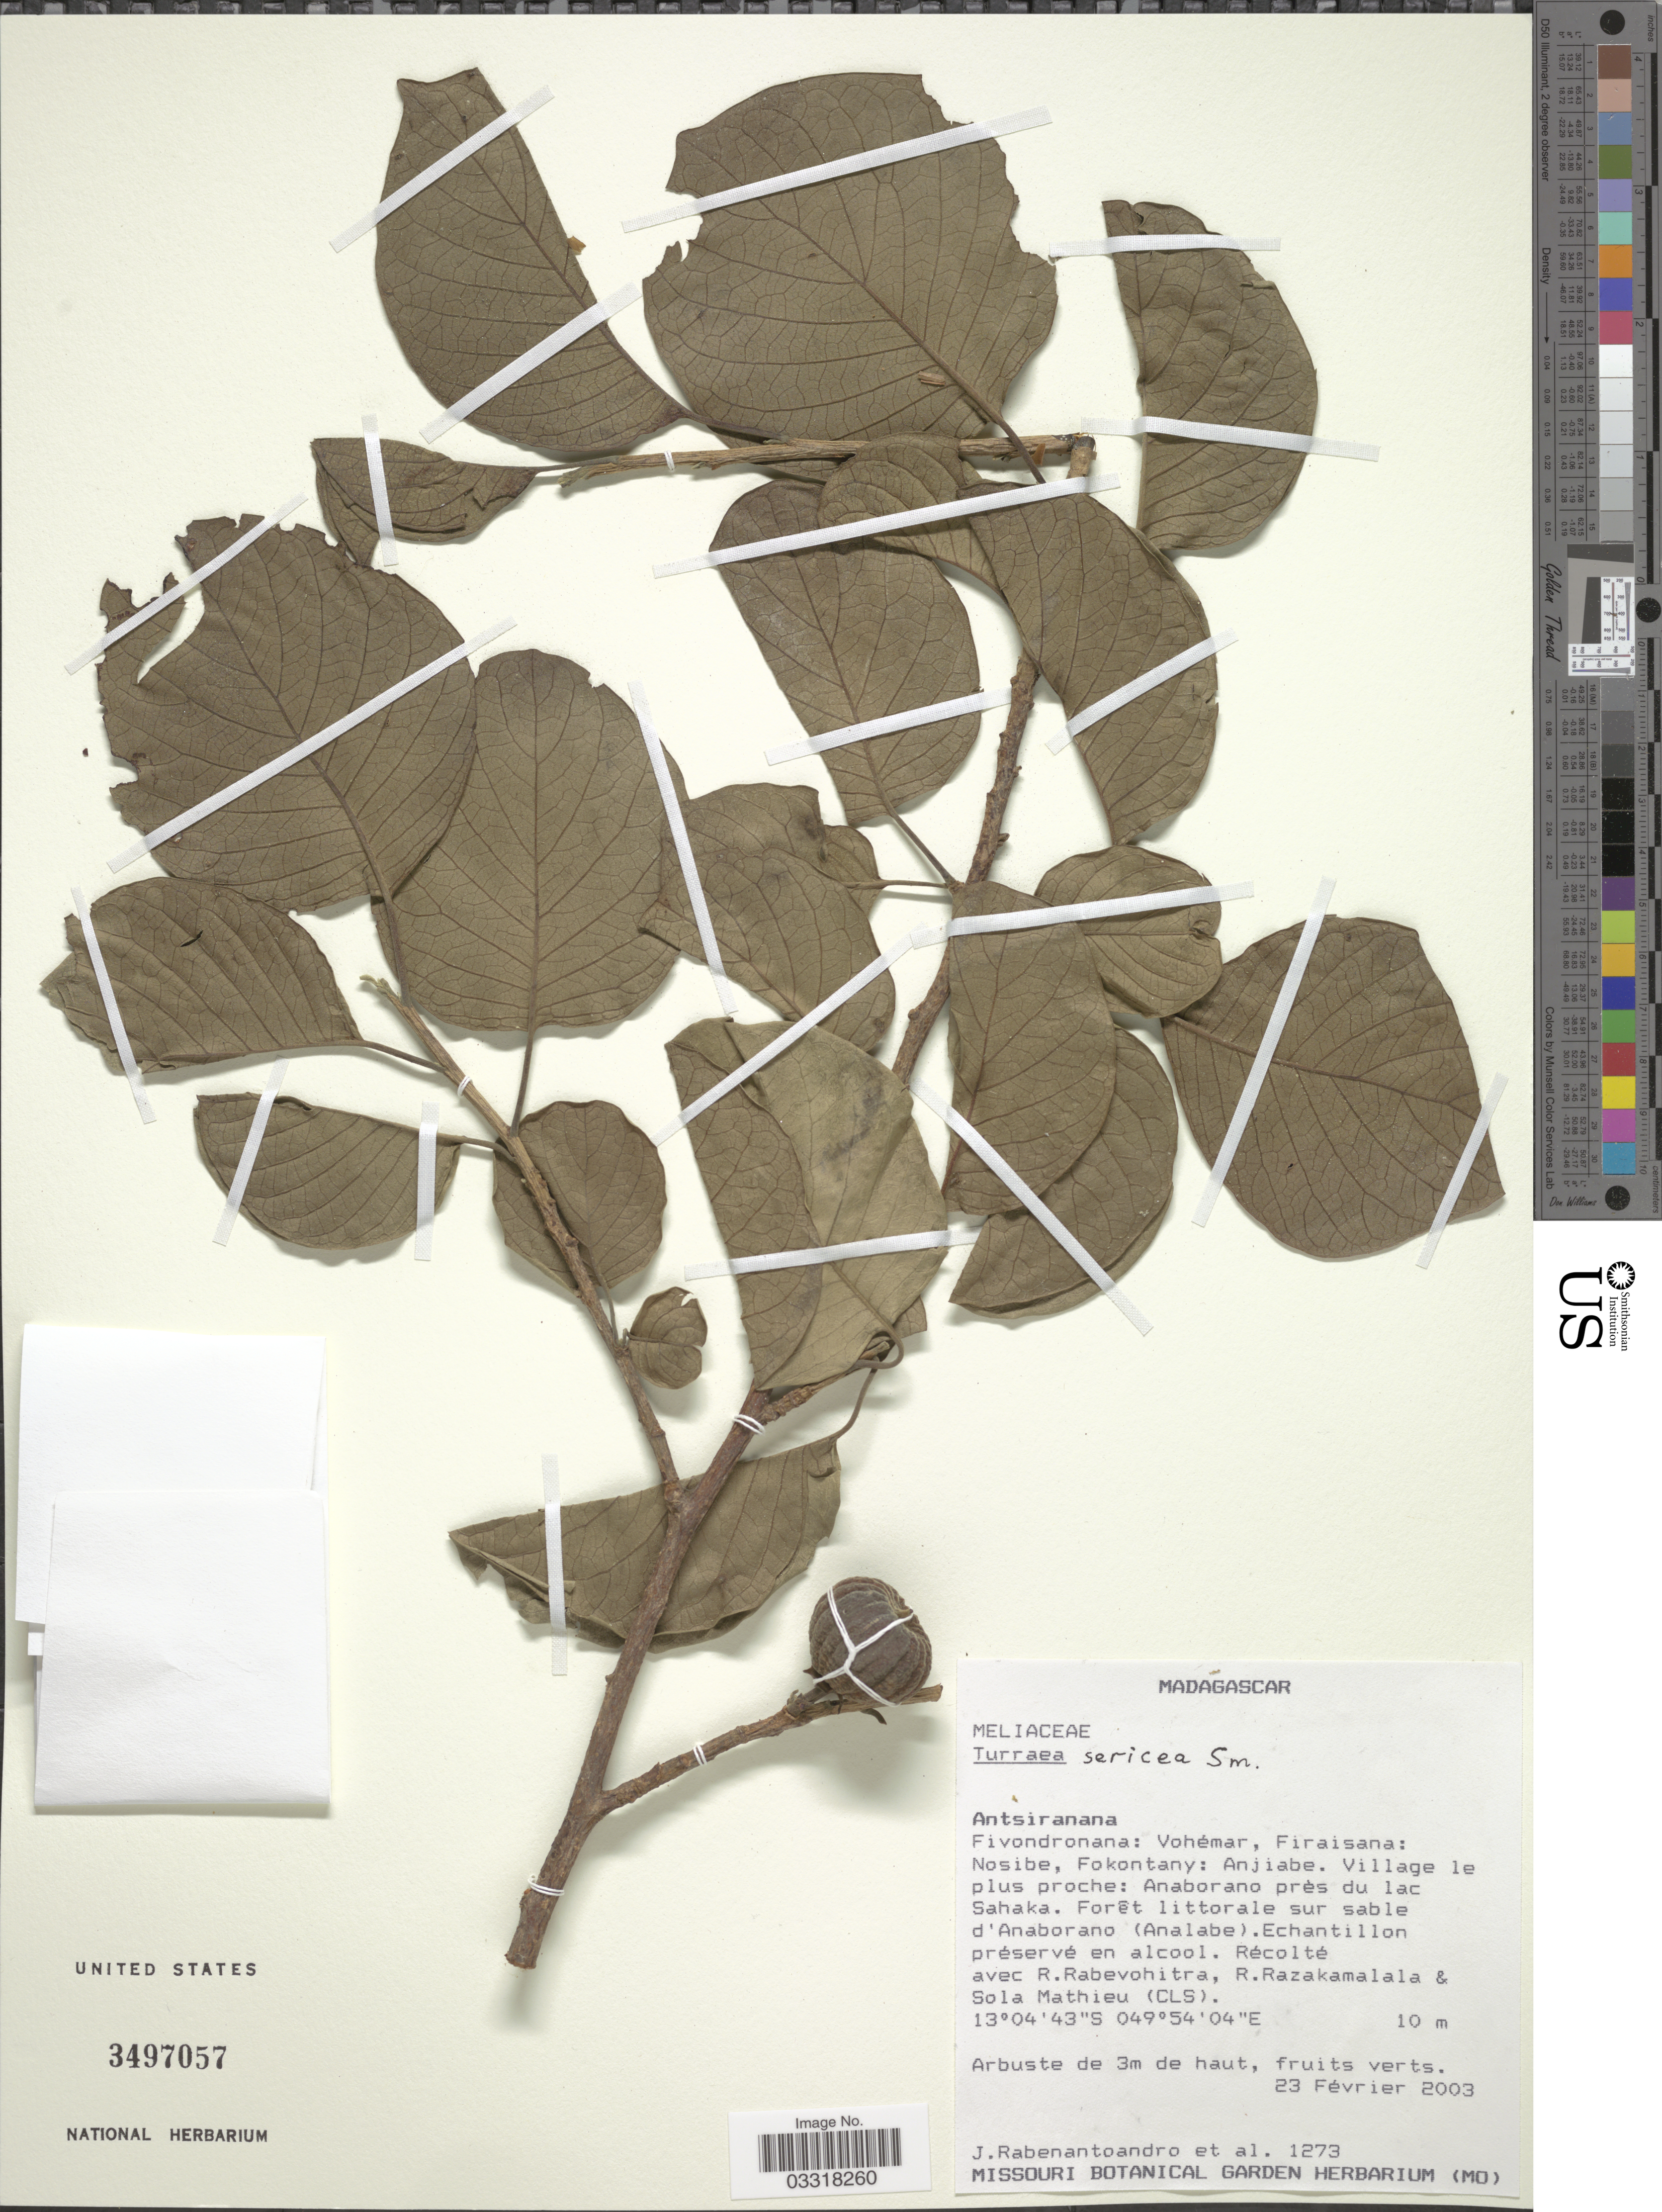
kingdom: Plantae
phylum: Tracheophyta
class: Magnoliopsida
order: Sapindales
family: Meliaceae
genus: Turraea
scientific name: Turraea sericea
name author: Sm.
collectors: J. Rabenantoandro, R. Rabevohitra, R. Razakamalala & S. Mathieu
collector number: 1273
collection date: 2003-02-23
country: Madagascar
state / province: Sava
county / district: Vohémar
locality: Fivondronana: Vohémar, Firaisana: Nosy be, Fokontany: Anjiabe. Village le plus proche: Anaborano près du lac Sahaka. [INTERPRETTED: Nosibe]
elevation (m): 10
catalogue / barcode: US 3497057